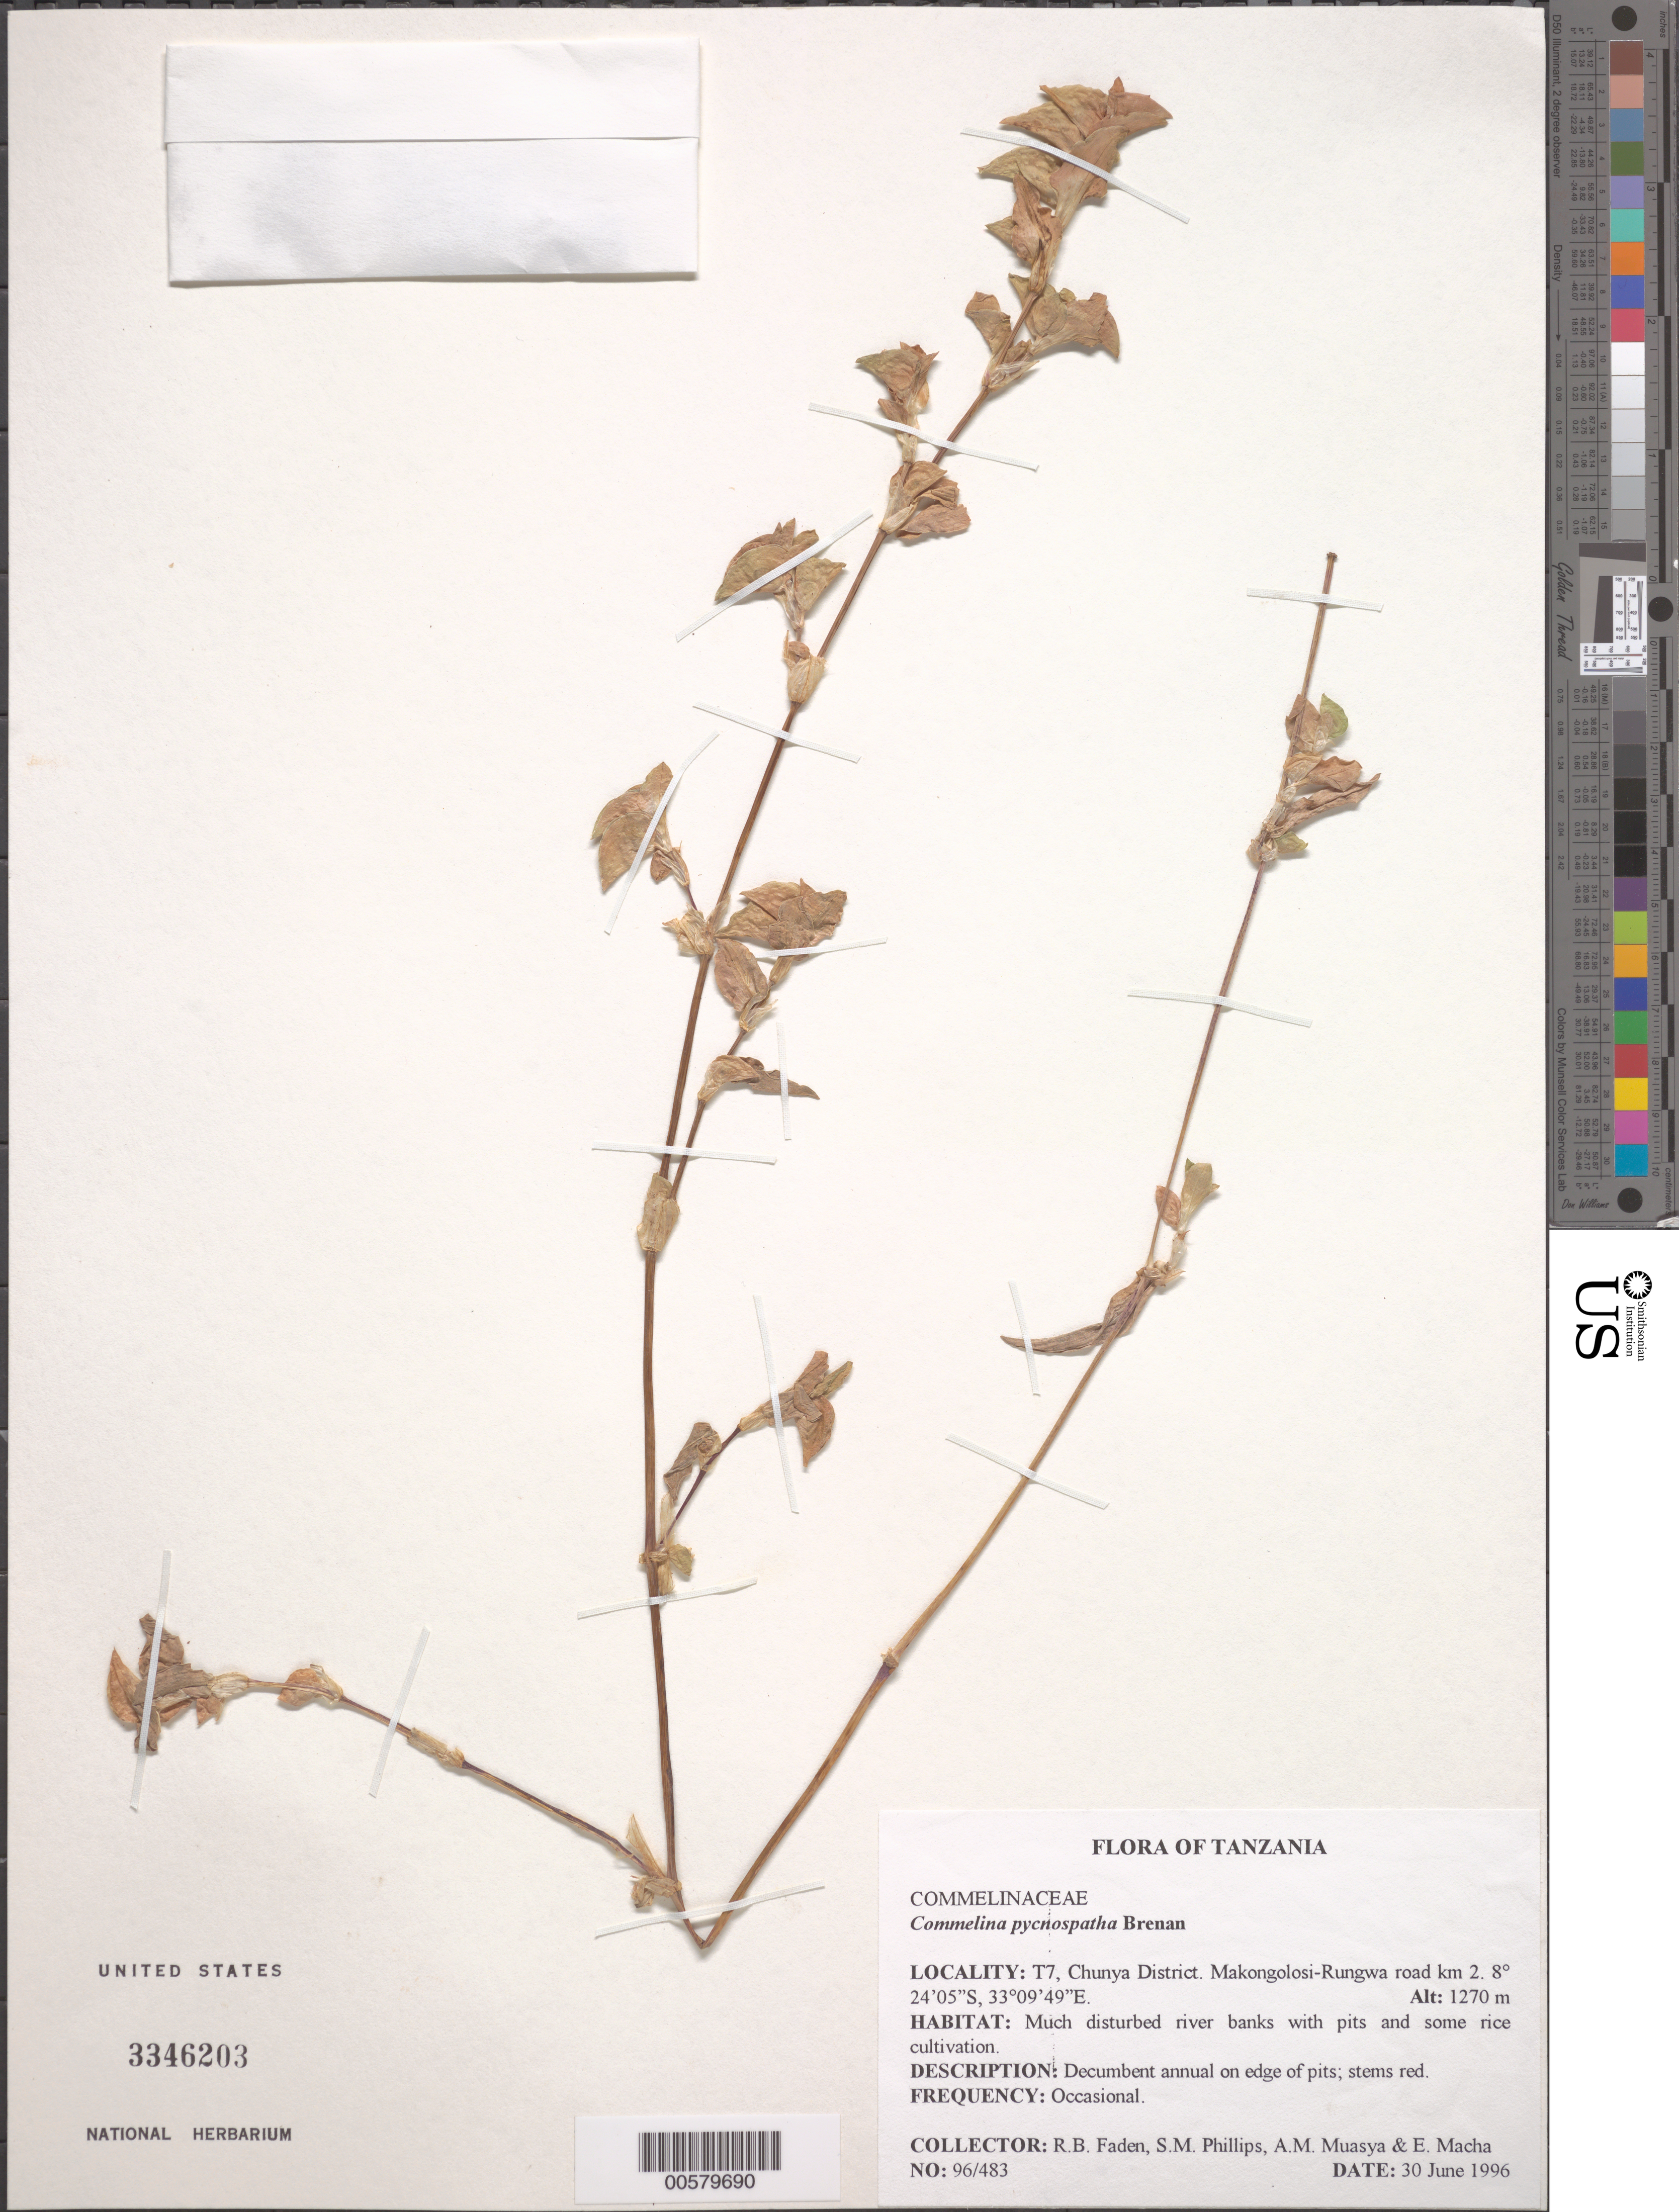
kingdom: Plantae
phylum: Tracheophyta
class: Liliopsida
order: Commelinales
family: Commelinaceae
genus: Commelina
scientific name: Commelina pycnospatha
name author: Brenan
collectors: R. B. Faden, S. M. Phillips, A. Muasya & E. Macha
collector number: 96/483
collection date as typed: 30 Jun 1996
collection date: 1996-06-30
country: Tanzania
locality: Chunya dist., makongolosi-rungwa rd., km 2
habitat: Much disturbed river banks with pits and some rice cultivation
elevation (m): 1270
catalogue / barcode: US 3346203